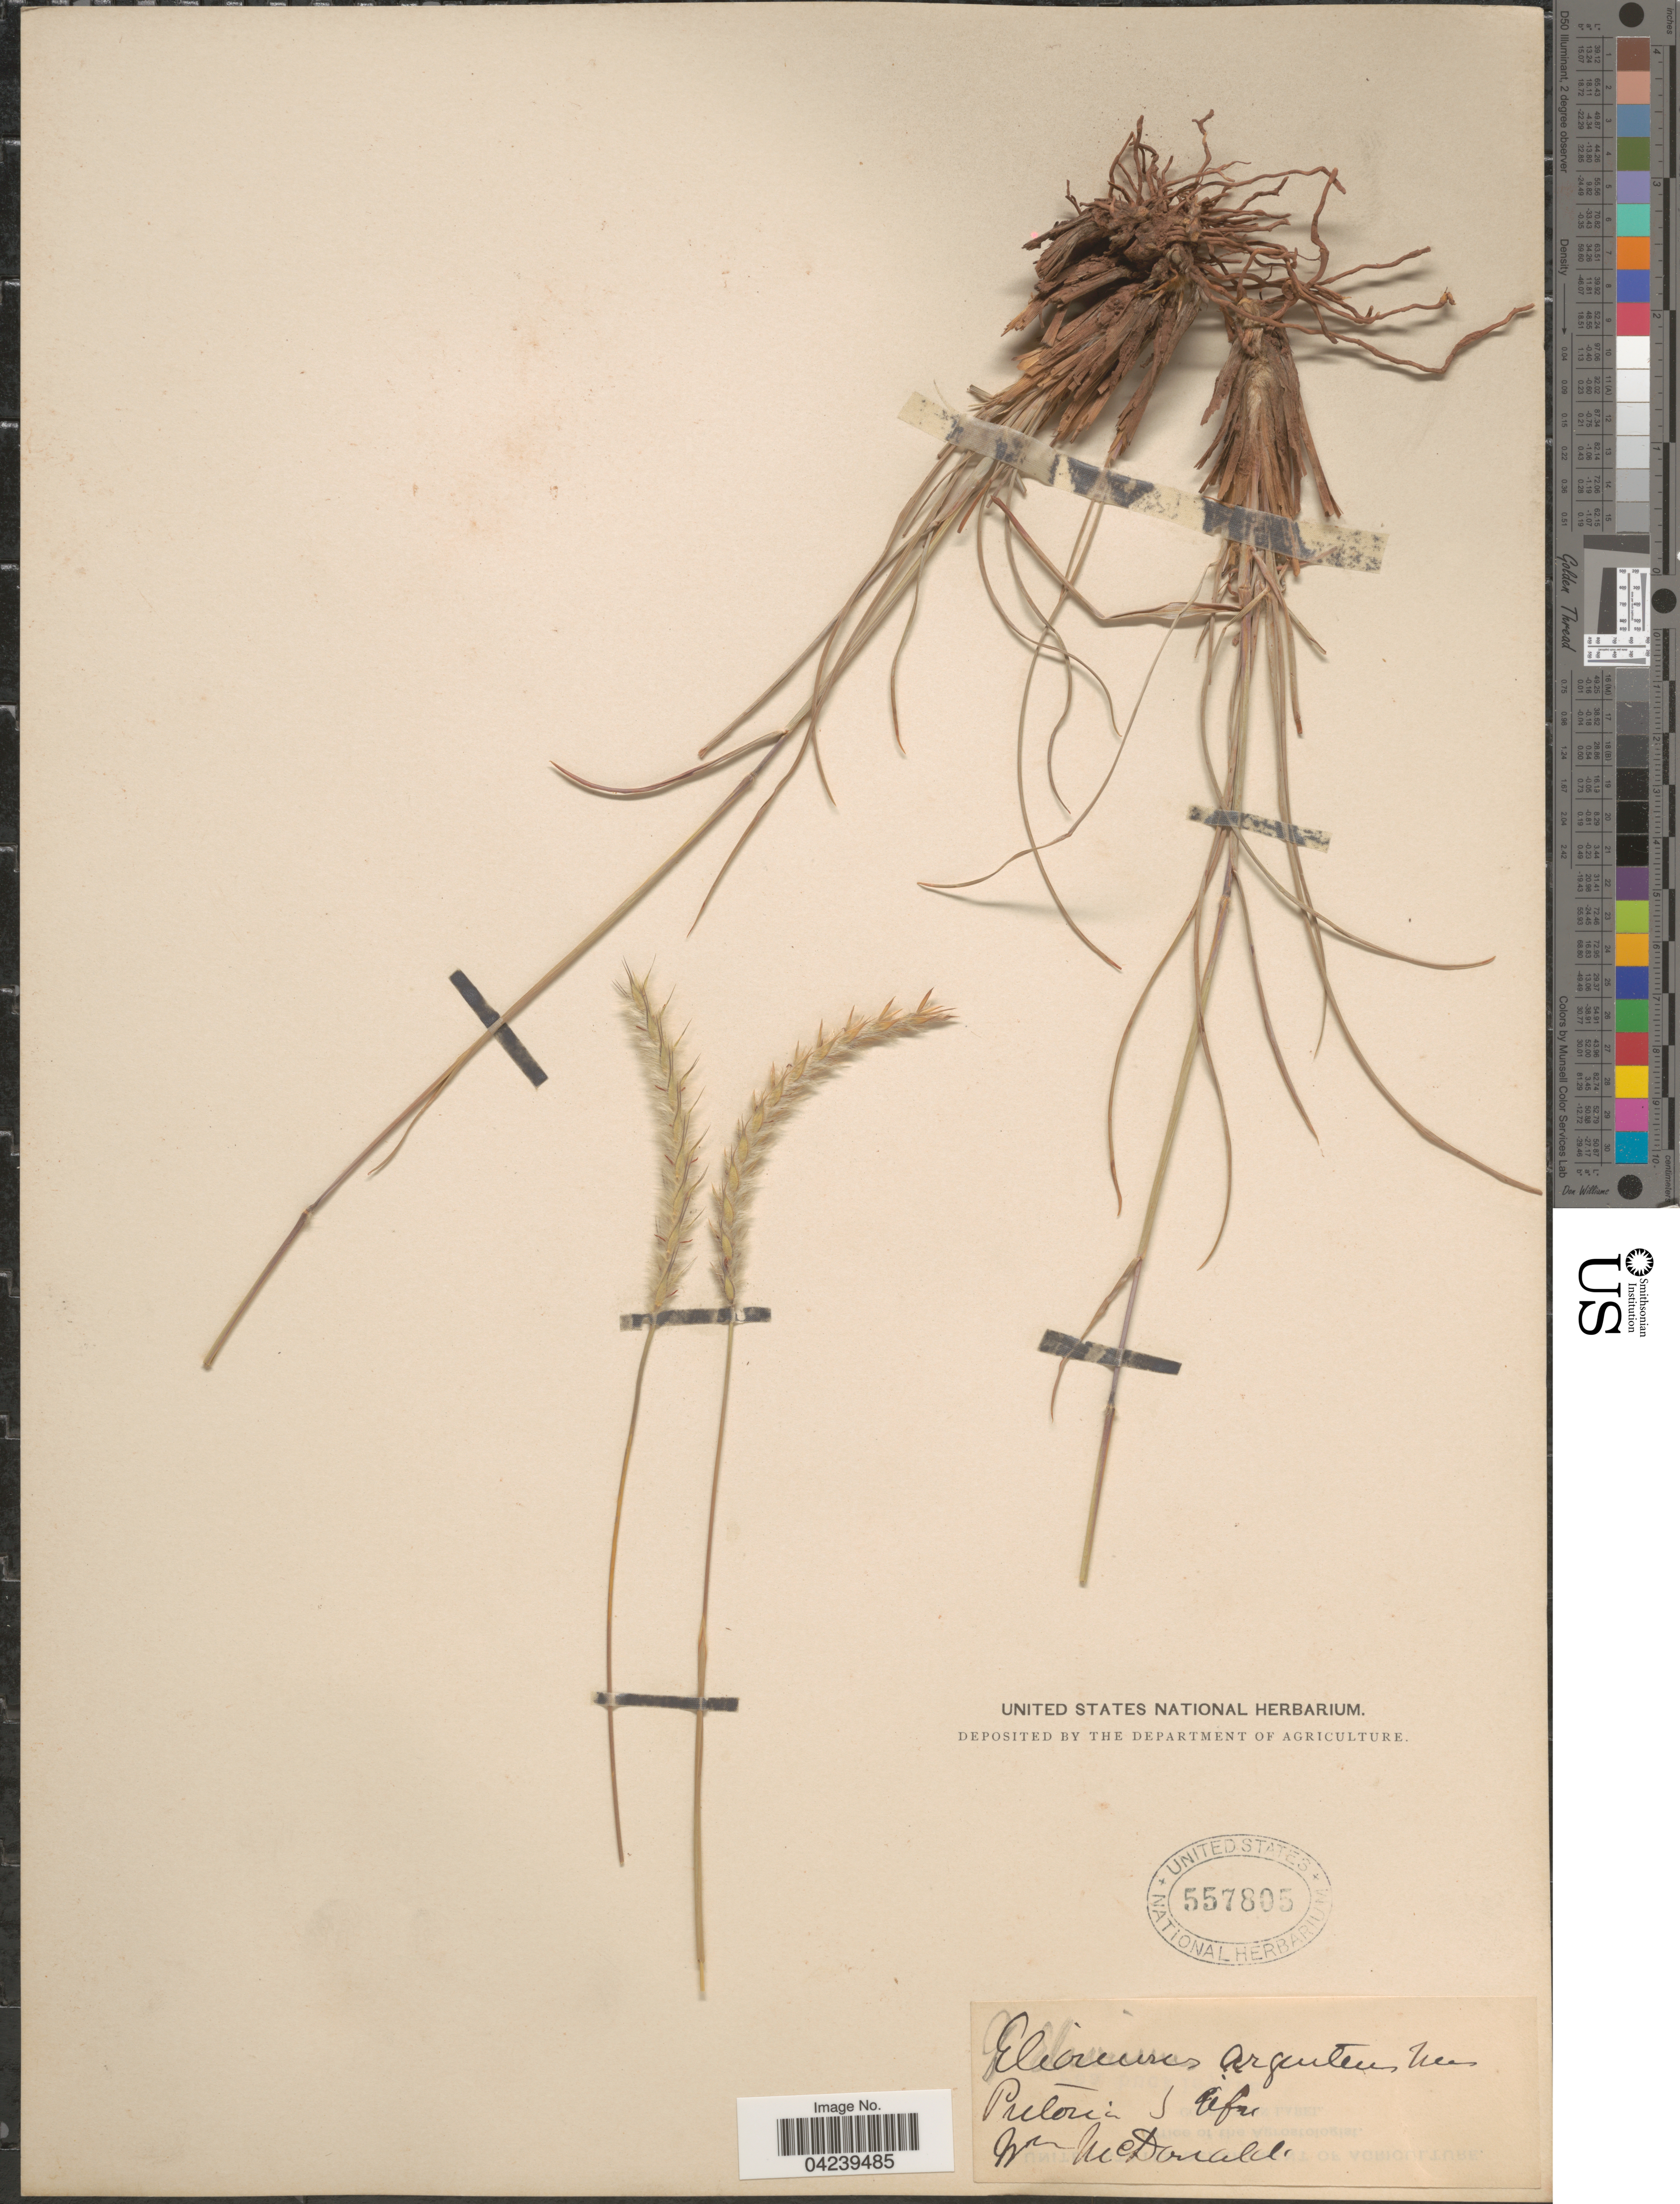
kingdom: Plantae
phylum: Tracheophyta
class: Liliopsida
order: Poales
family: Poaceae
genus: Elionurus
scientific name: Elionurus muticus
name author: (Spreng.) Kuntze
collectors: -. McDonald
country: South Africa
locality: Pretoria.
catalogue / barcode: US 557805